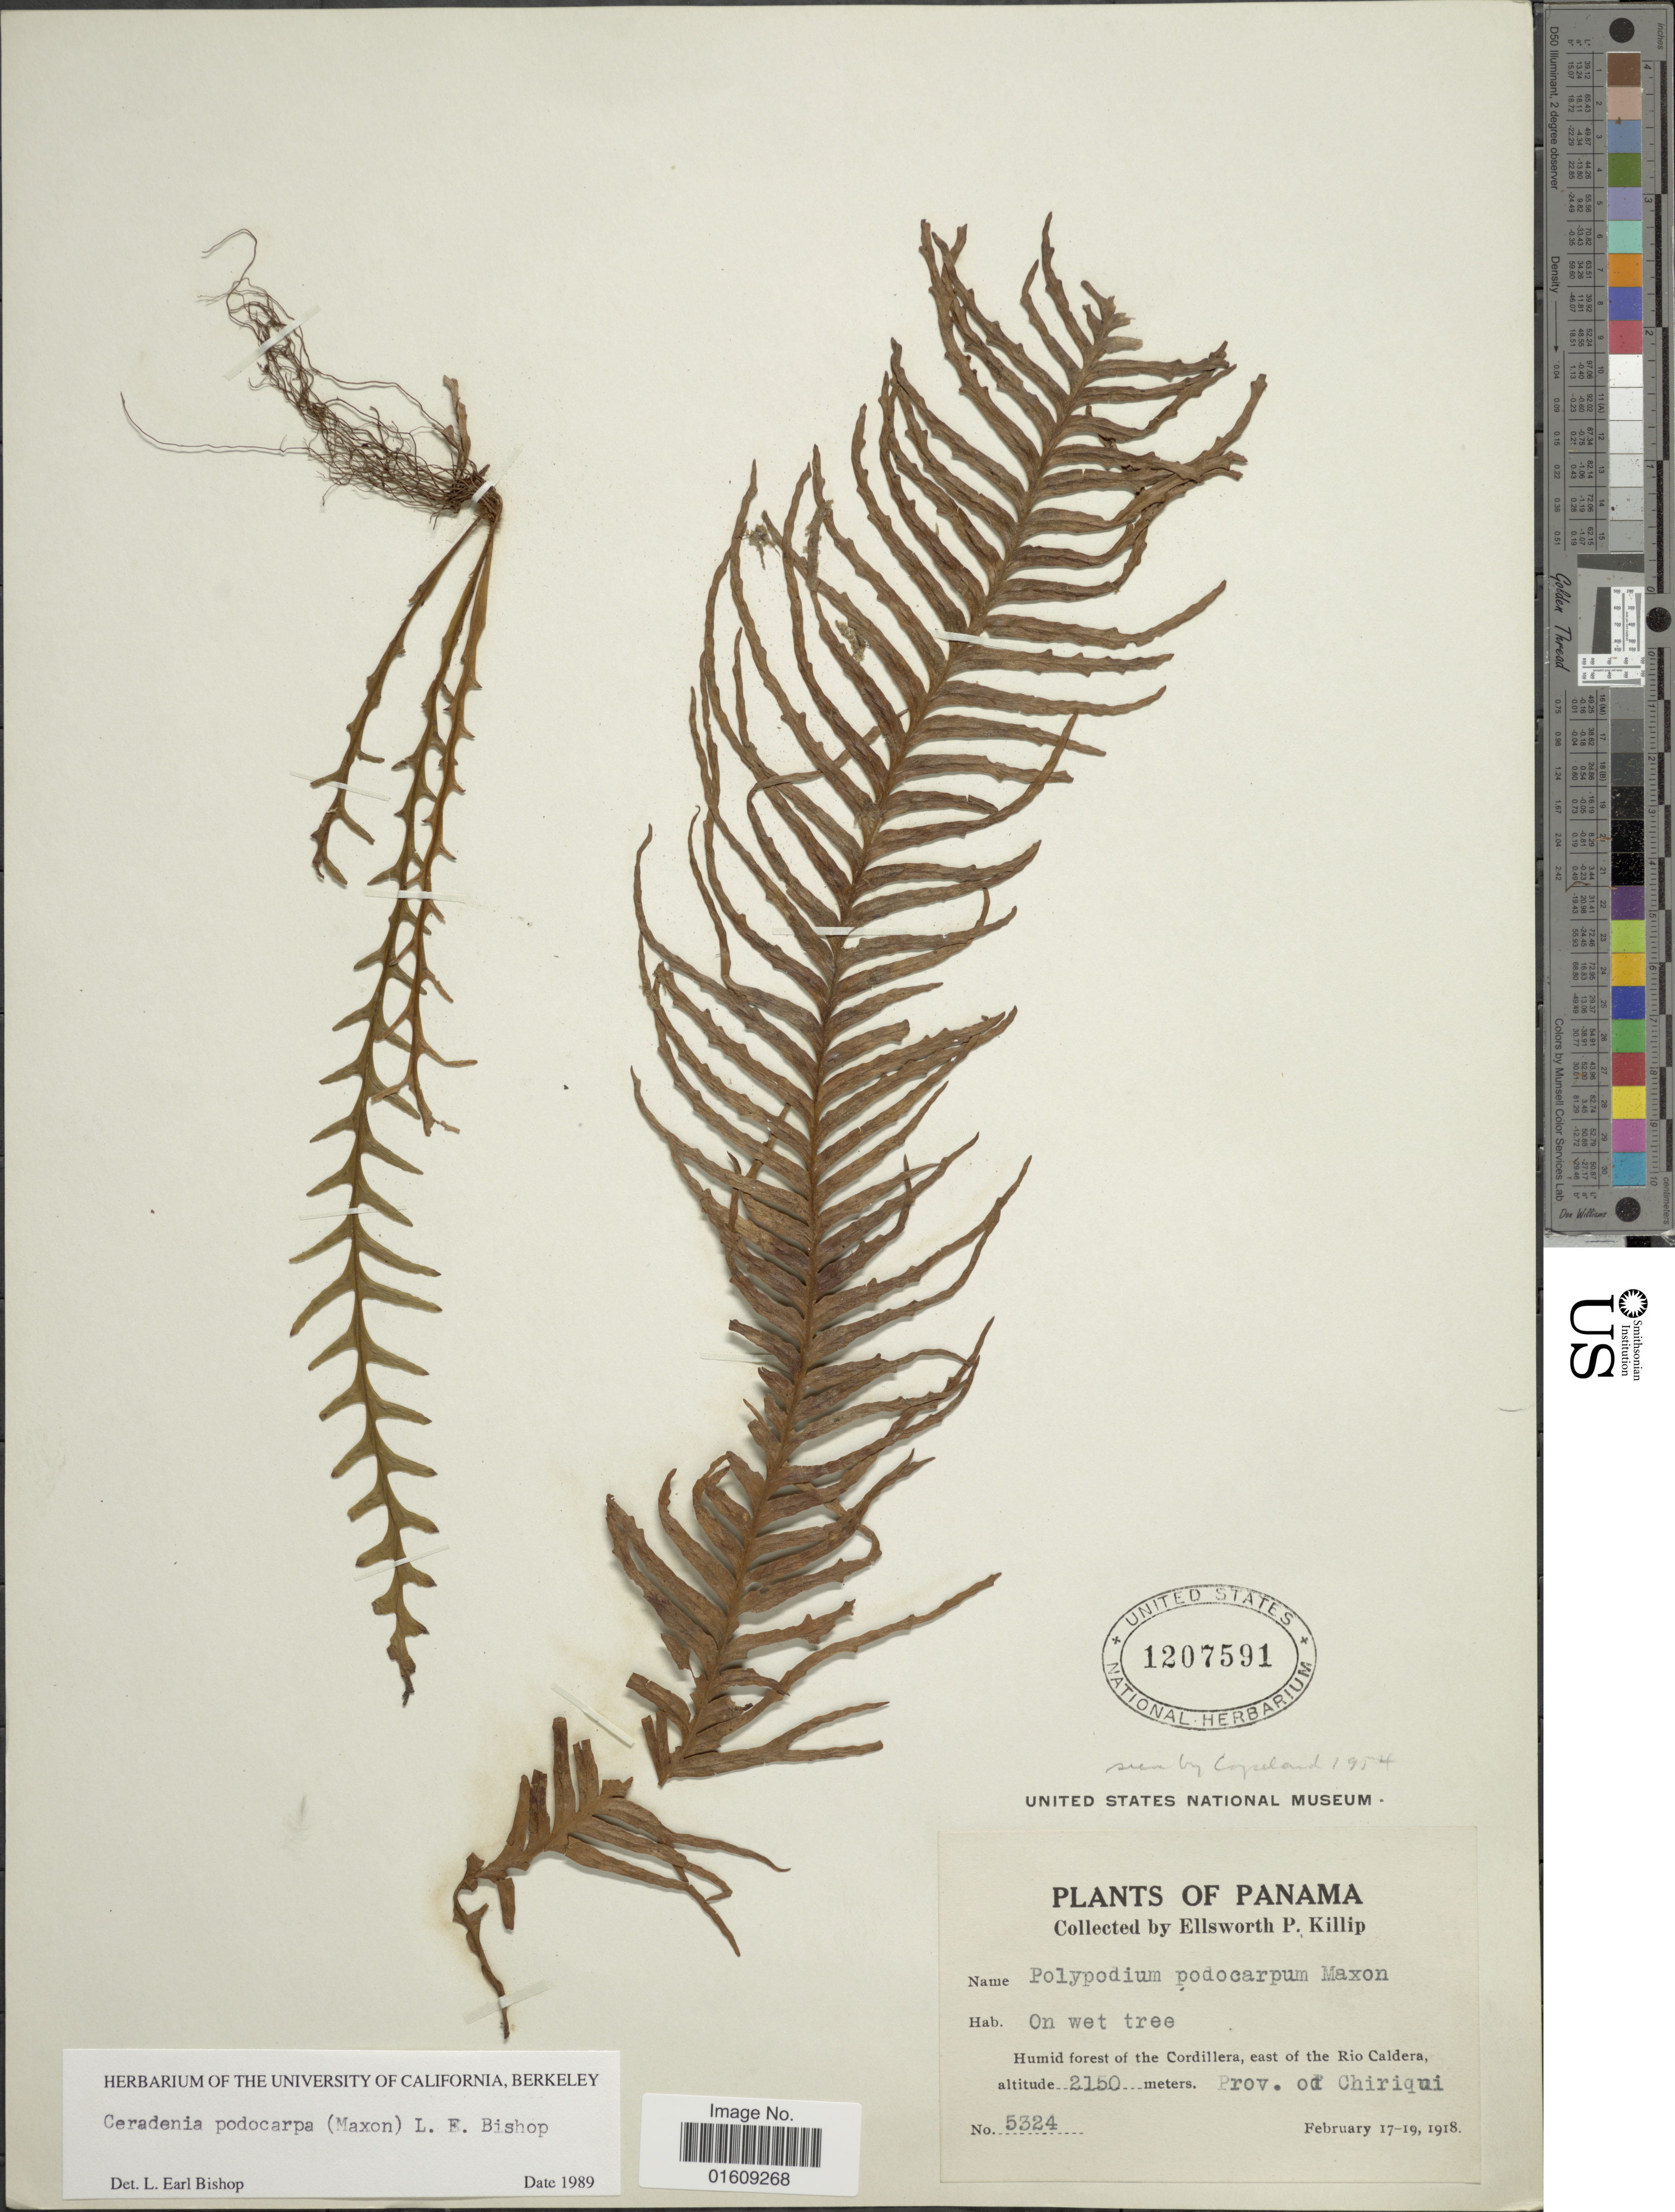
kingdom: Plantae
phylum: Tracheophyta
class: Polypodiopsida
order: Polypodiales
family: Polypodiaceae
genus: Ceradenia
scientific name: Ceradenia podocarpa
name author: (Maxon) L.E. Bishop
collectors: E. P. Killip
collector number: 5324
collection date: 1918-02-17/1918-02-19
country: Panama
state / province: Chiriqui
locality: Panama, Humid forest of the Cordillera, east of the Rio Caldera, Prov. of Chiriqui.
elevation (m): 2150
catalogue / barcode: US 1207591